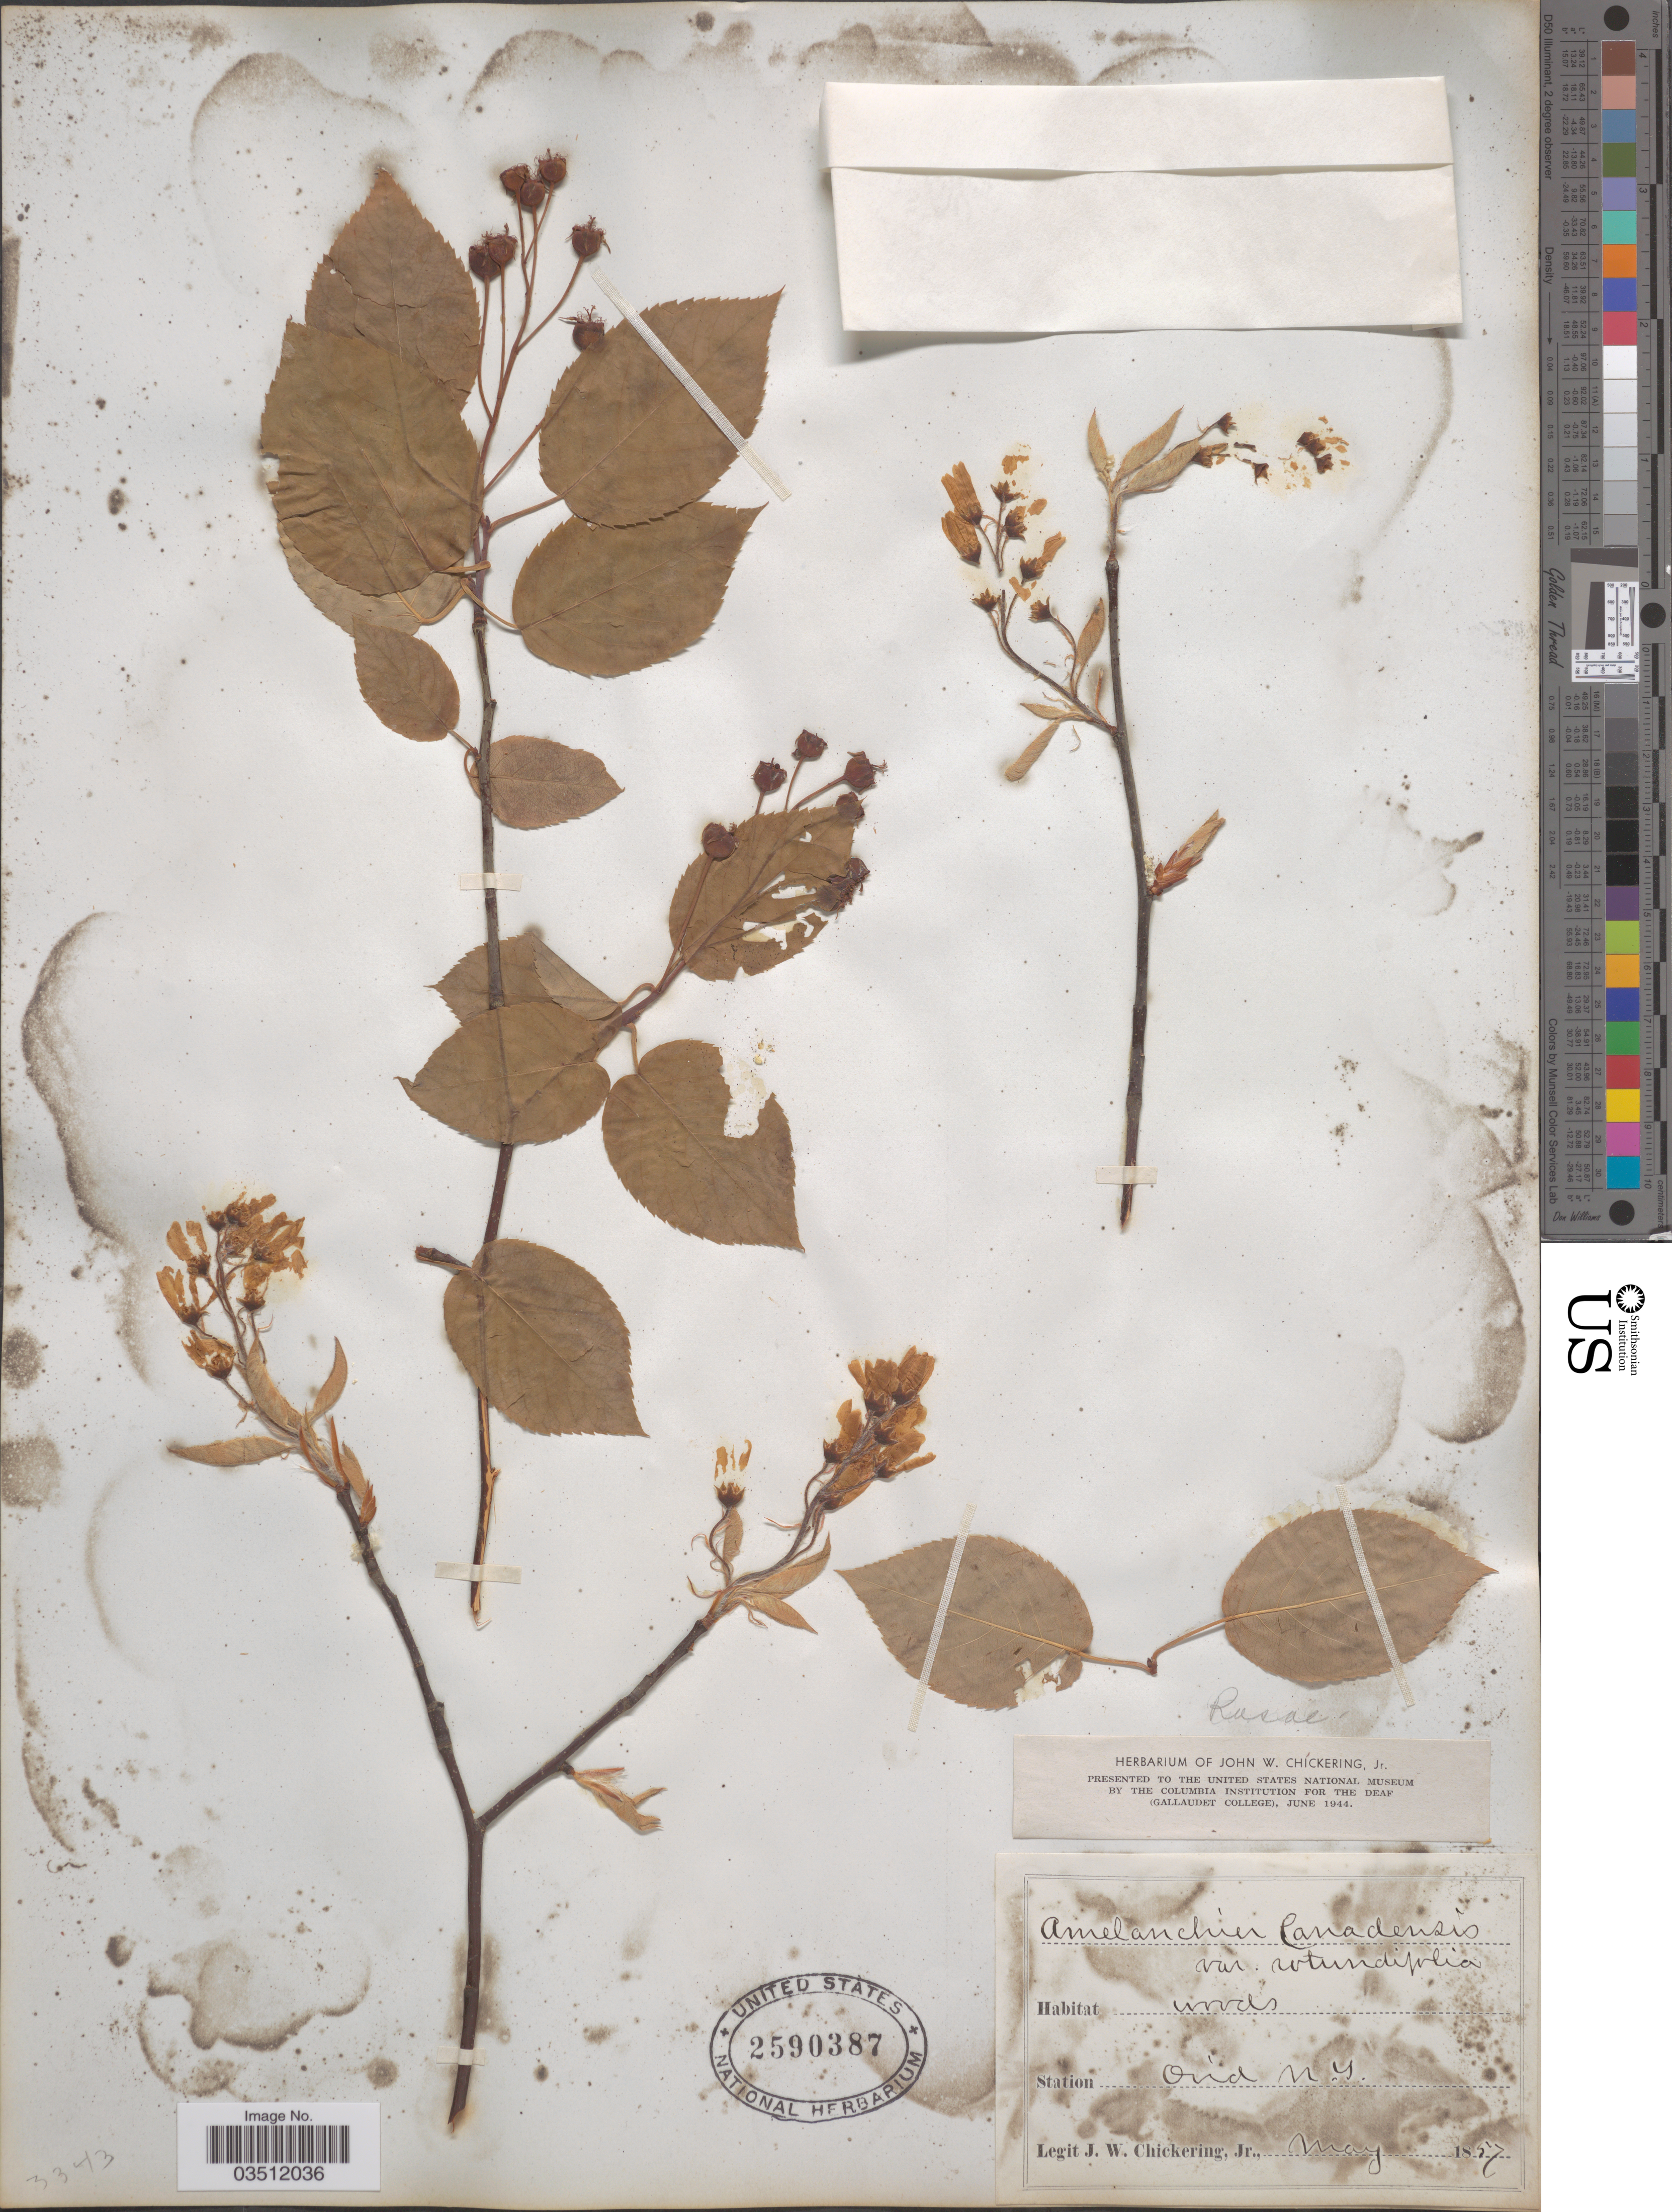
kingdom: Plantae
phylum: Tracheophyta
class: Magnoliopsida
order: Rosales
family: Rosaceae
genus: Amelanchier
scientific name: Amelanchier canadensis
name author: (L.) Medic.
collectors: J. W. Chickering Jr.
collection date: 1857-05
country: United States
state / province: New York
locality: Station Ovid.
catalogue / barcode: US 2590387